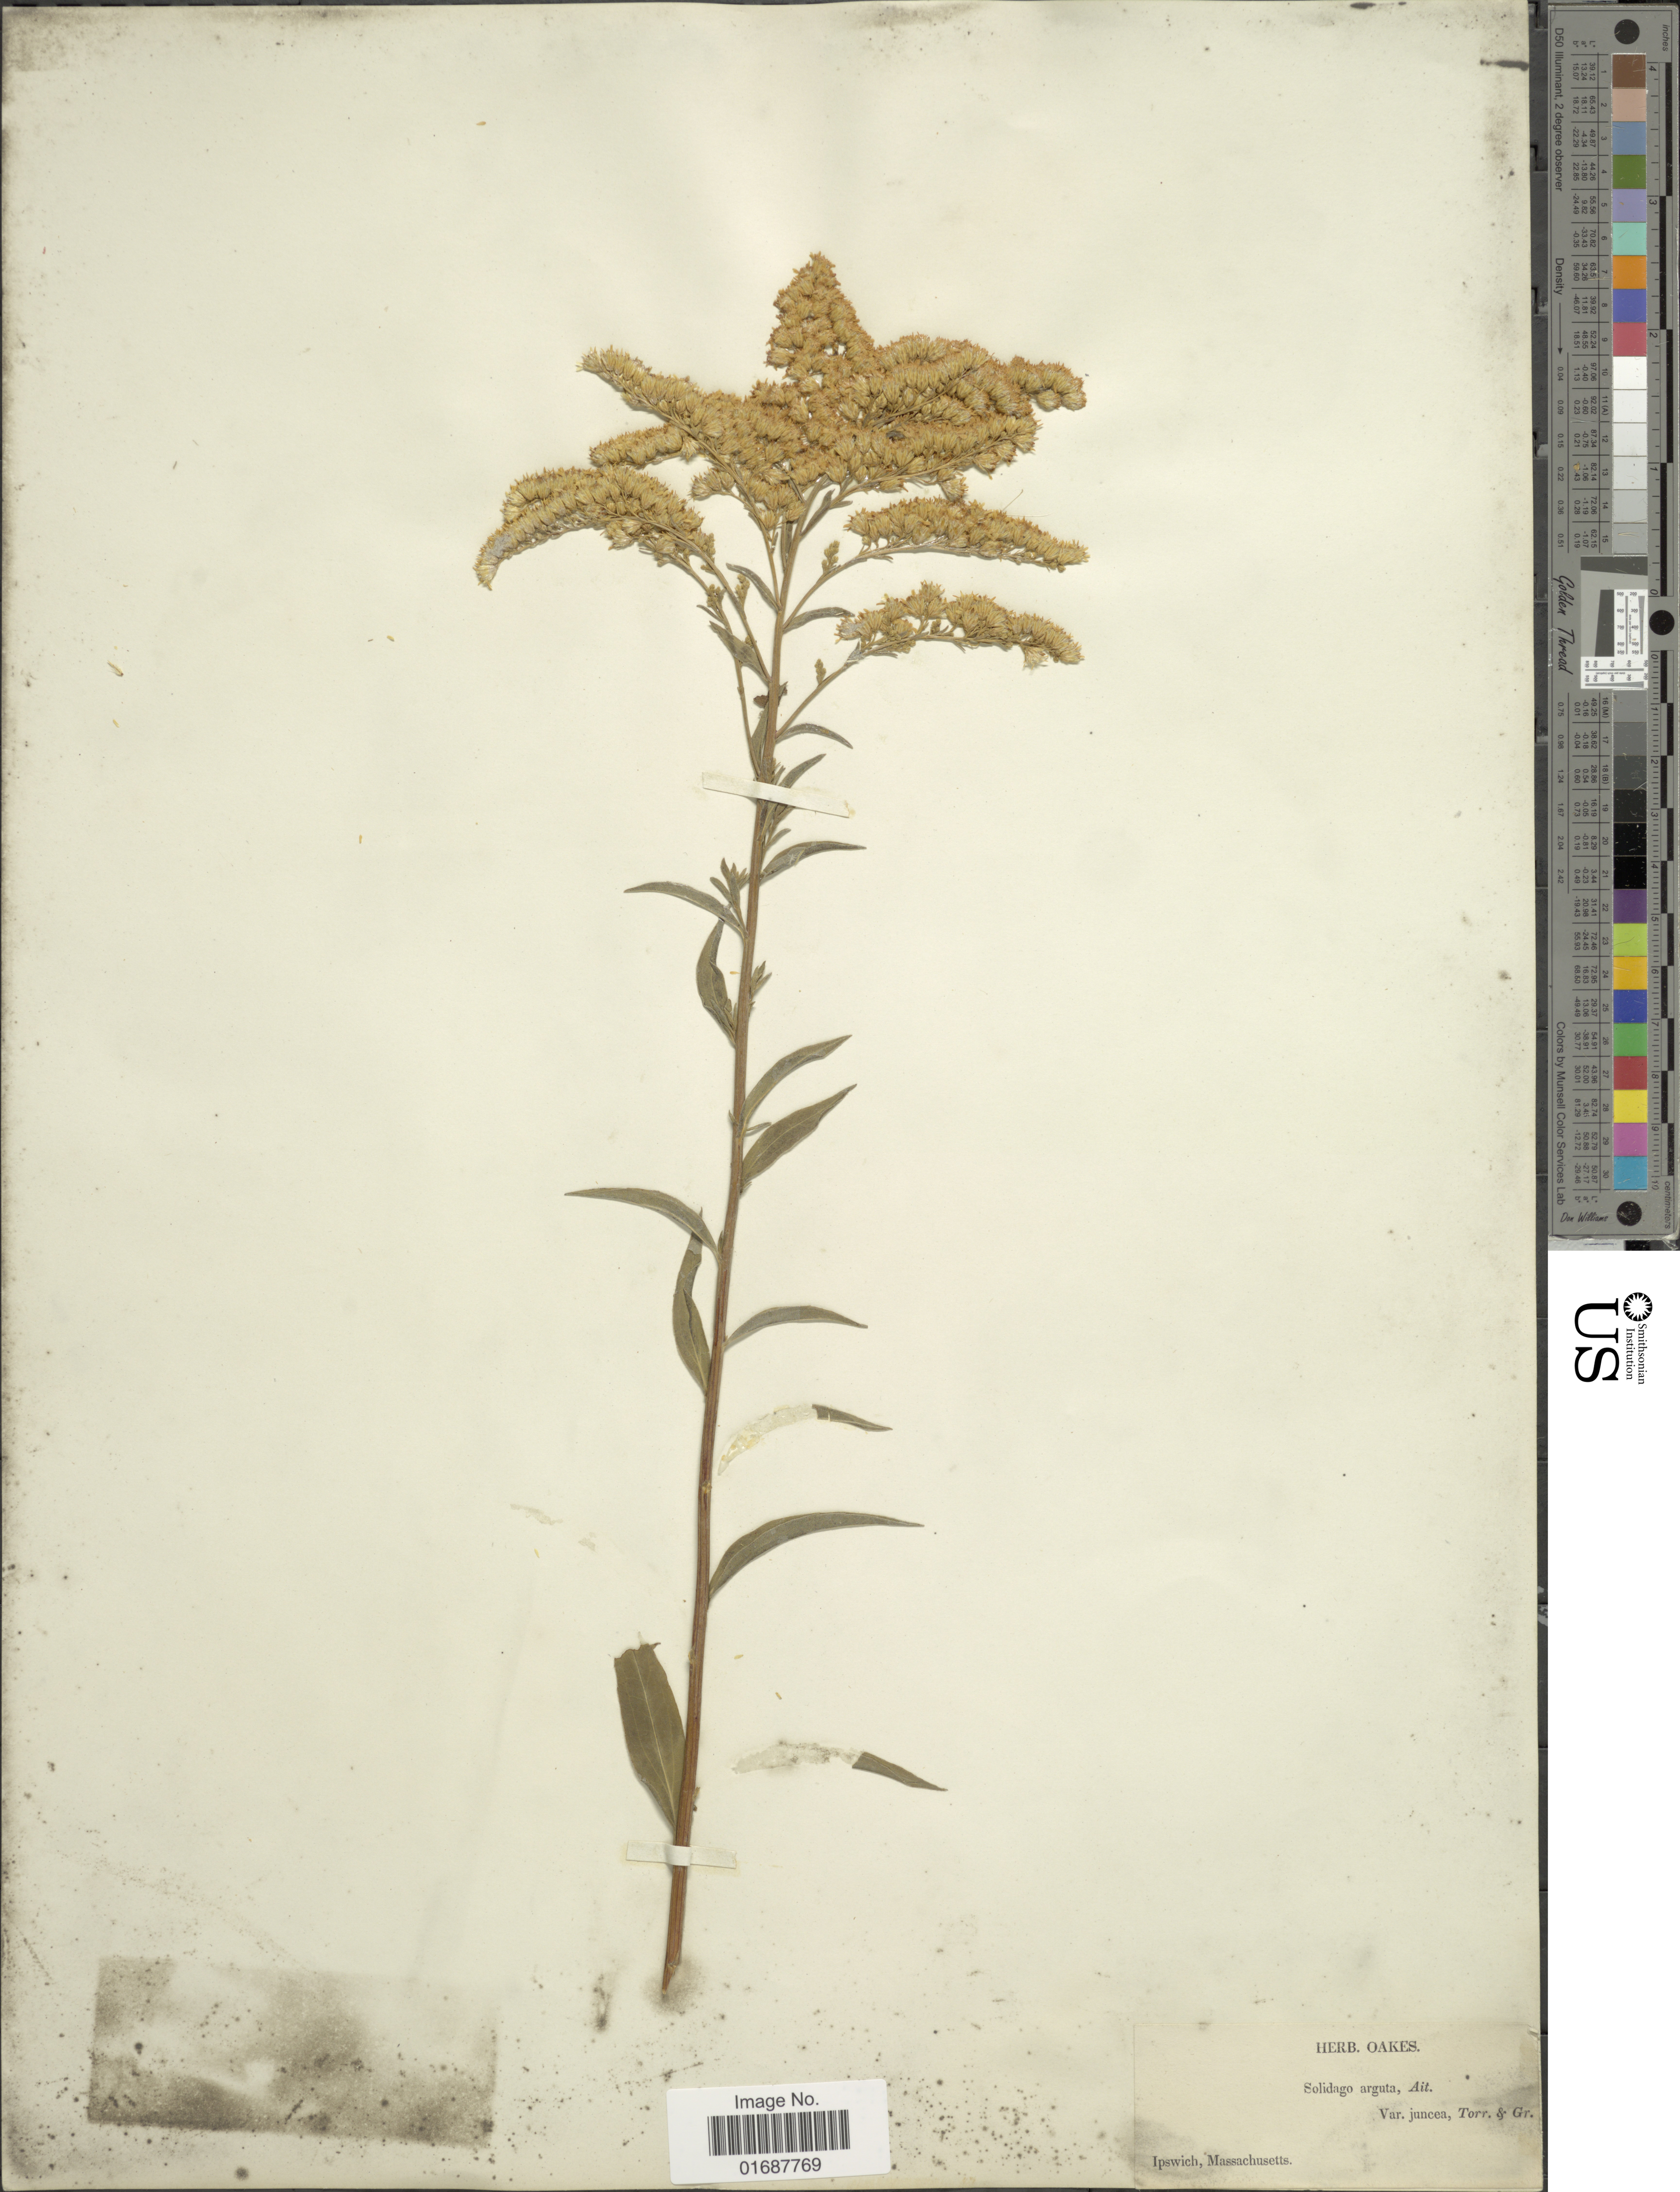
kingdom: Plantae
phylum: Tracheophyta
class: Magnoliopsida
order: Asterales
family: Asteraceae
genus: Solidago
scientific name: Solidago juncea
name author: Aiton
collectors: ex herb. Oakes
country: United States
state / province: Massachusetts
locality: Ipswich